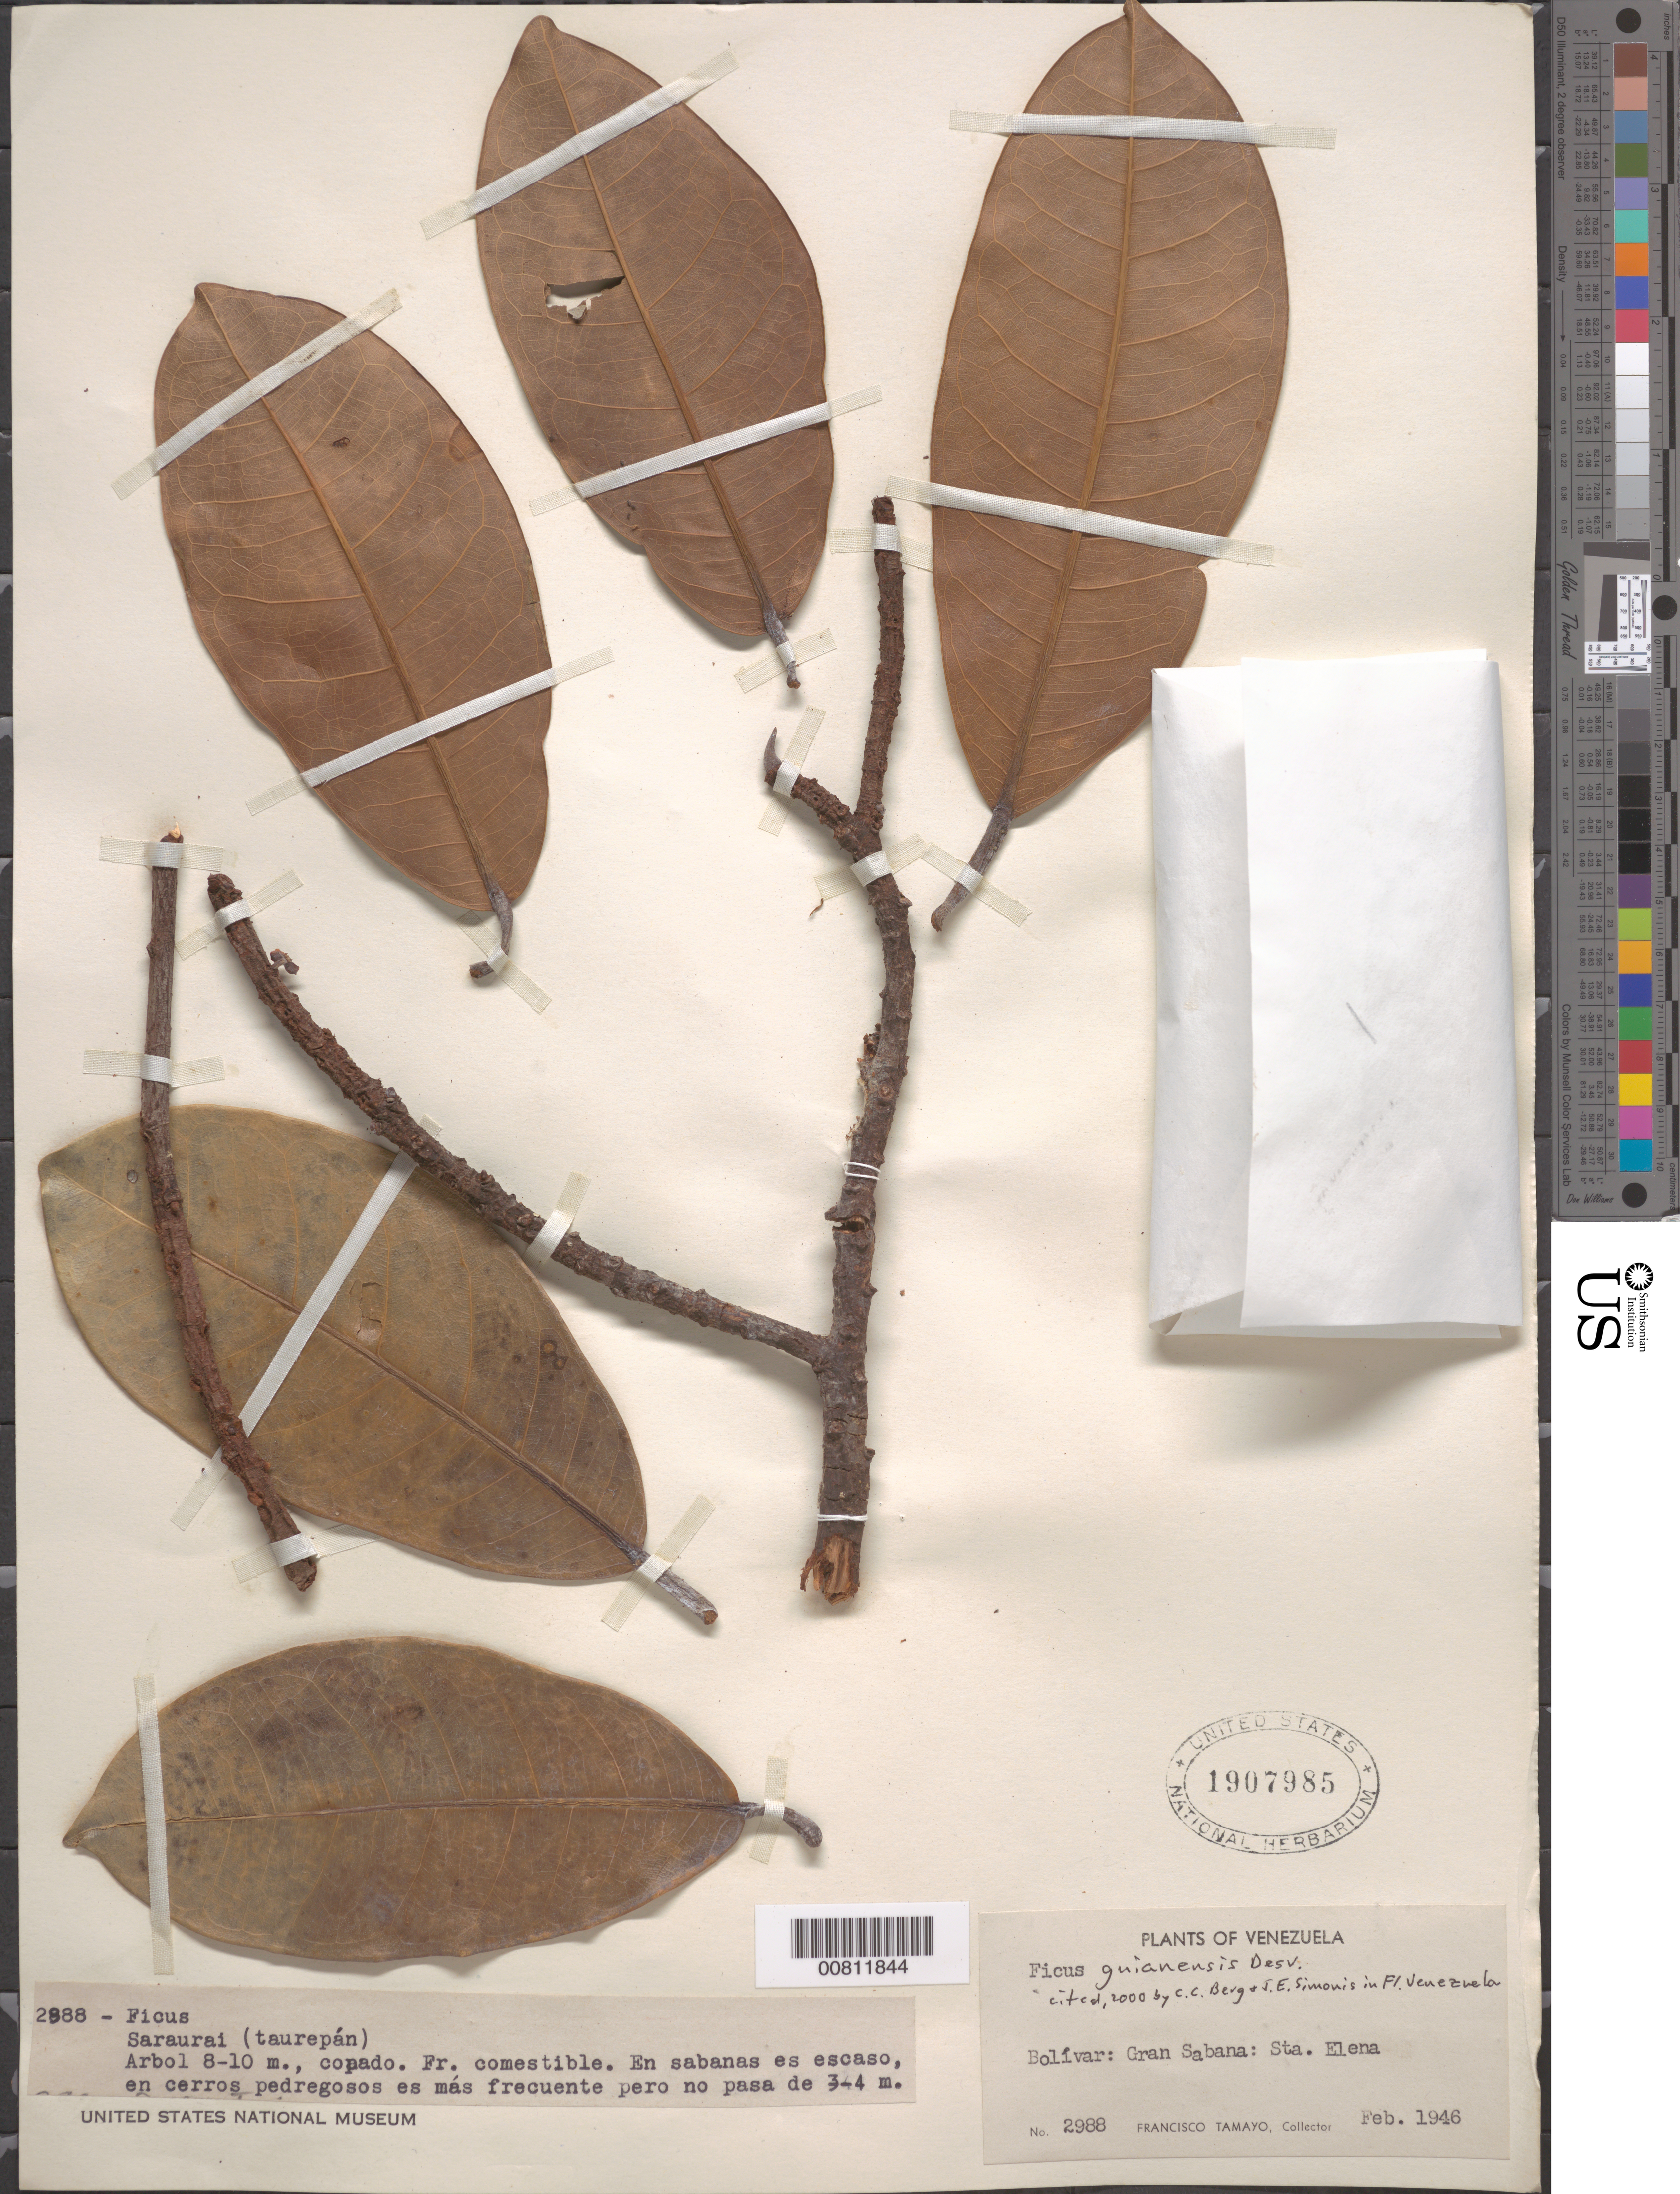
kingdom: Plantae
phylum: Tracheophyta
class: Magnoliopsida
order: Rosales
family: Moraceae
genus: Ficus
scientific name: Ficus guianensis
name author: Desv. ex Ham.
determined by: Berg, C. C.; Simonis, J. E.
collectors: F. Tamayo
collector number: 2988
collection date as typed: Feb-46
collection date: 1946-02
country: Venezuela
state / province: Bolívar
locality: Gran Sabana, Sta. Elena, Hato Sto. Domingo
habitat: En sabanas. Sabanas y cerros pedegrosos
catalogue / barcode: US 1907985